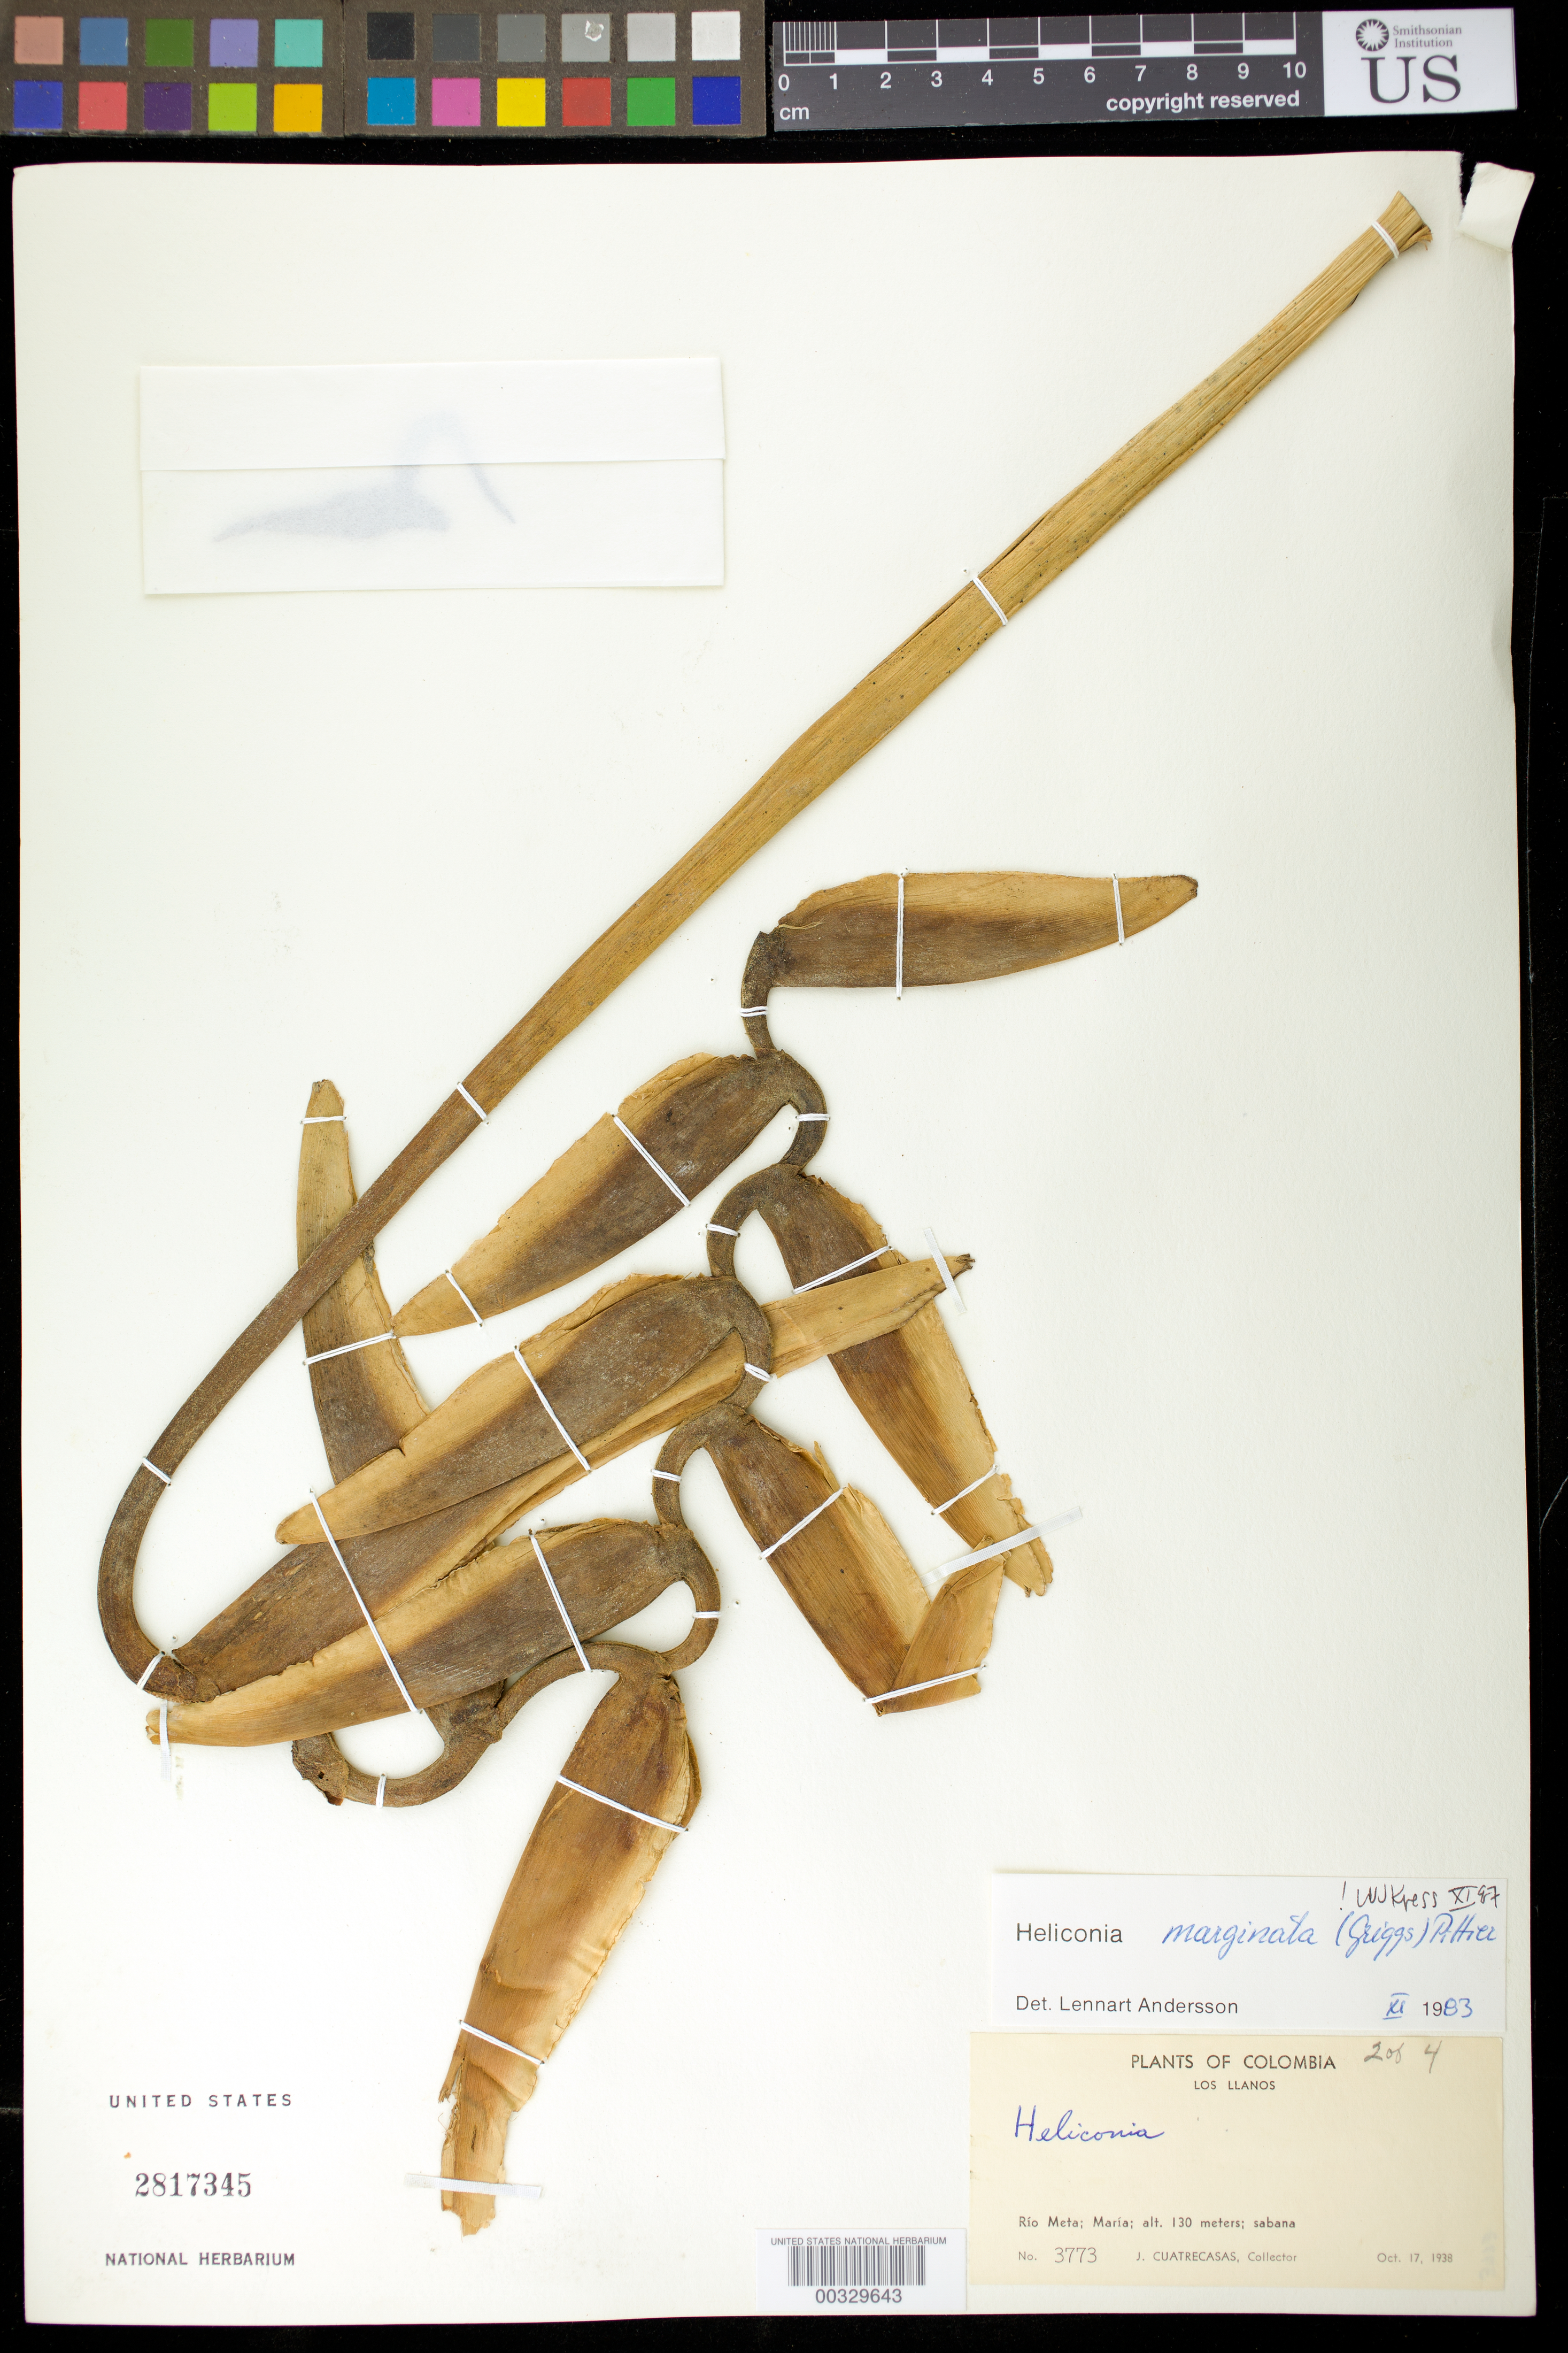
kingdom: Plantae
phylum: Tracheophyta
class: Liliopsida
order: Zingiberales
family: Heliconiaceae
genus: Heliconia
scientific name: Heliconia marginata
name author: (R.F. Griggs) Pittier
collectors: J. Cuatrecasas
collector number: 3773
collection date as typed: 17 Oct 1938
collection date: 1938-10-17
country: Colombia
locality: Los Llanos, Rio Meta, Maria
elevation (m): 130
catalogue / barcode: US 2817345